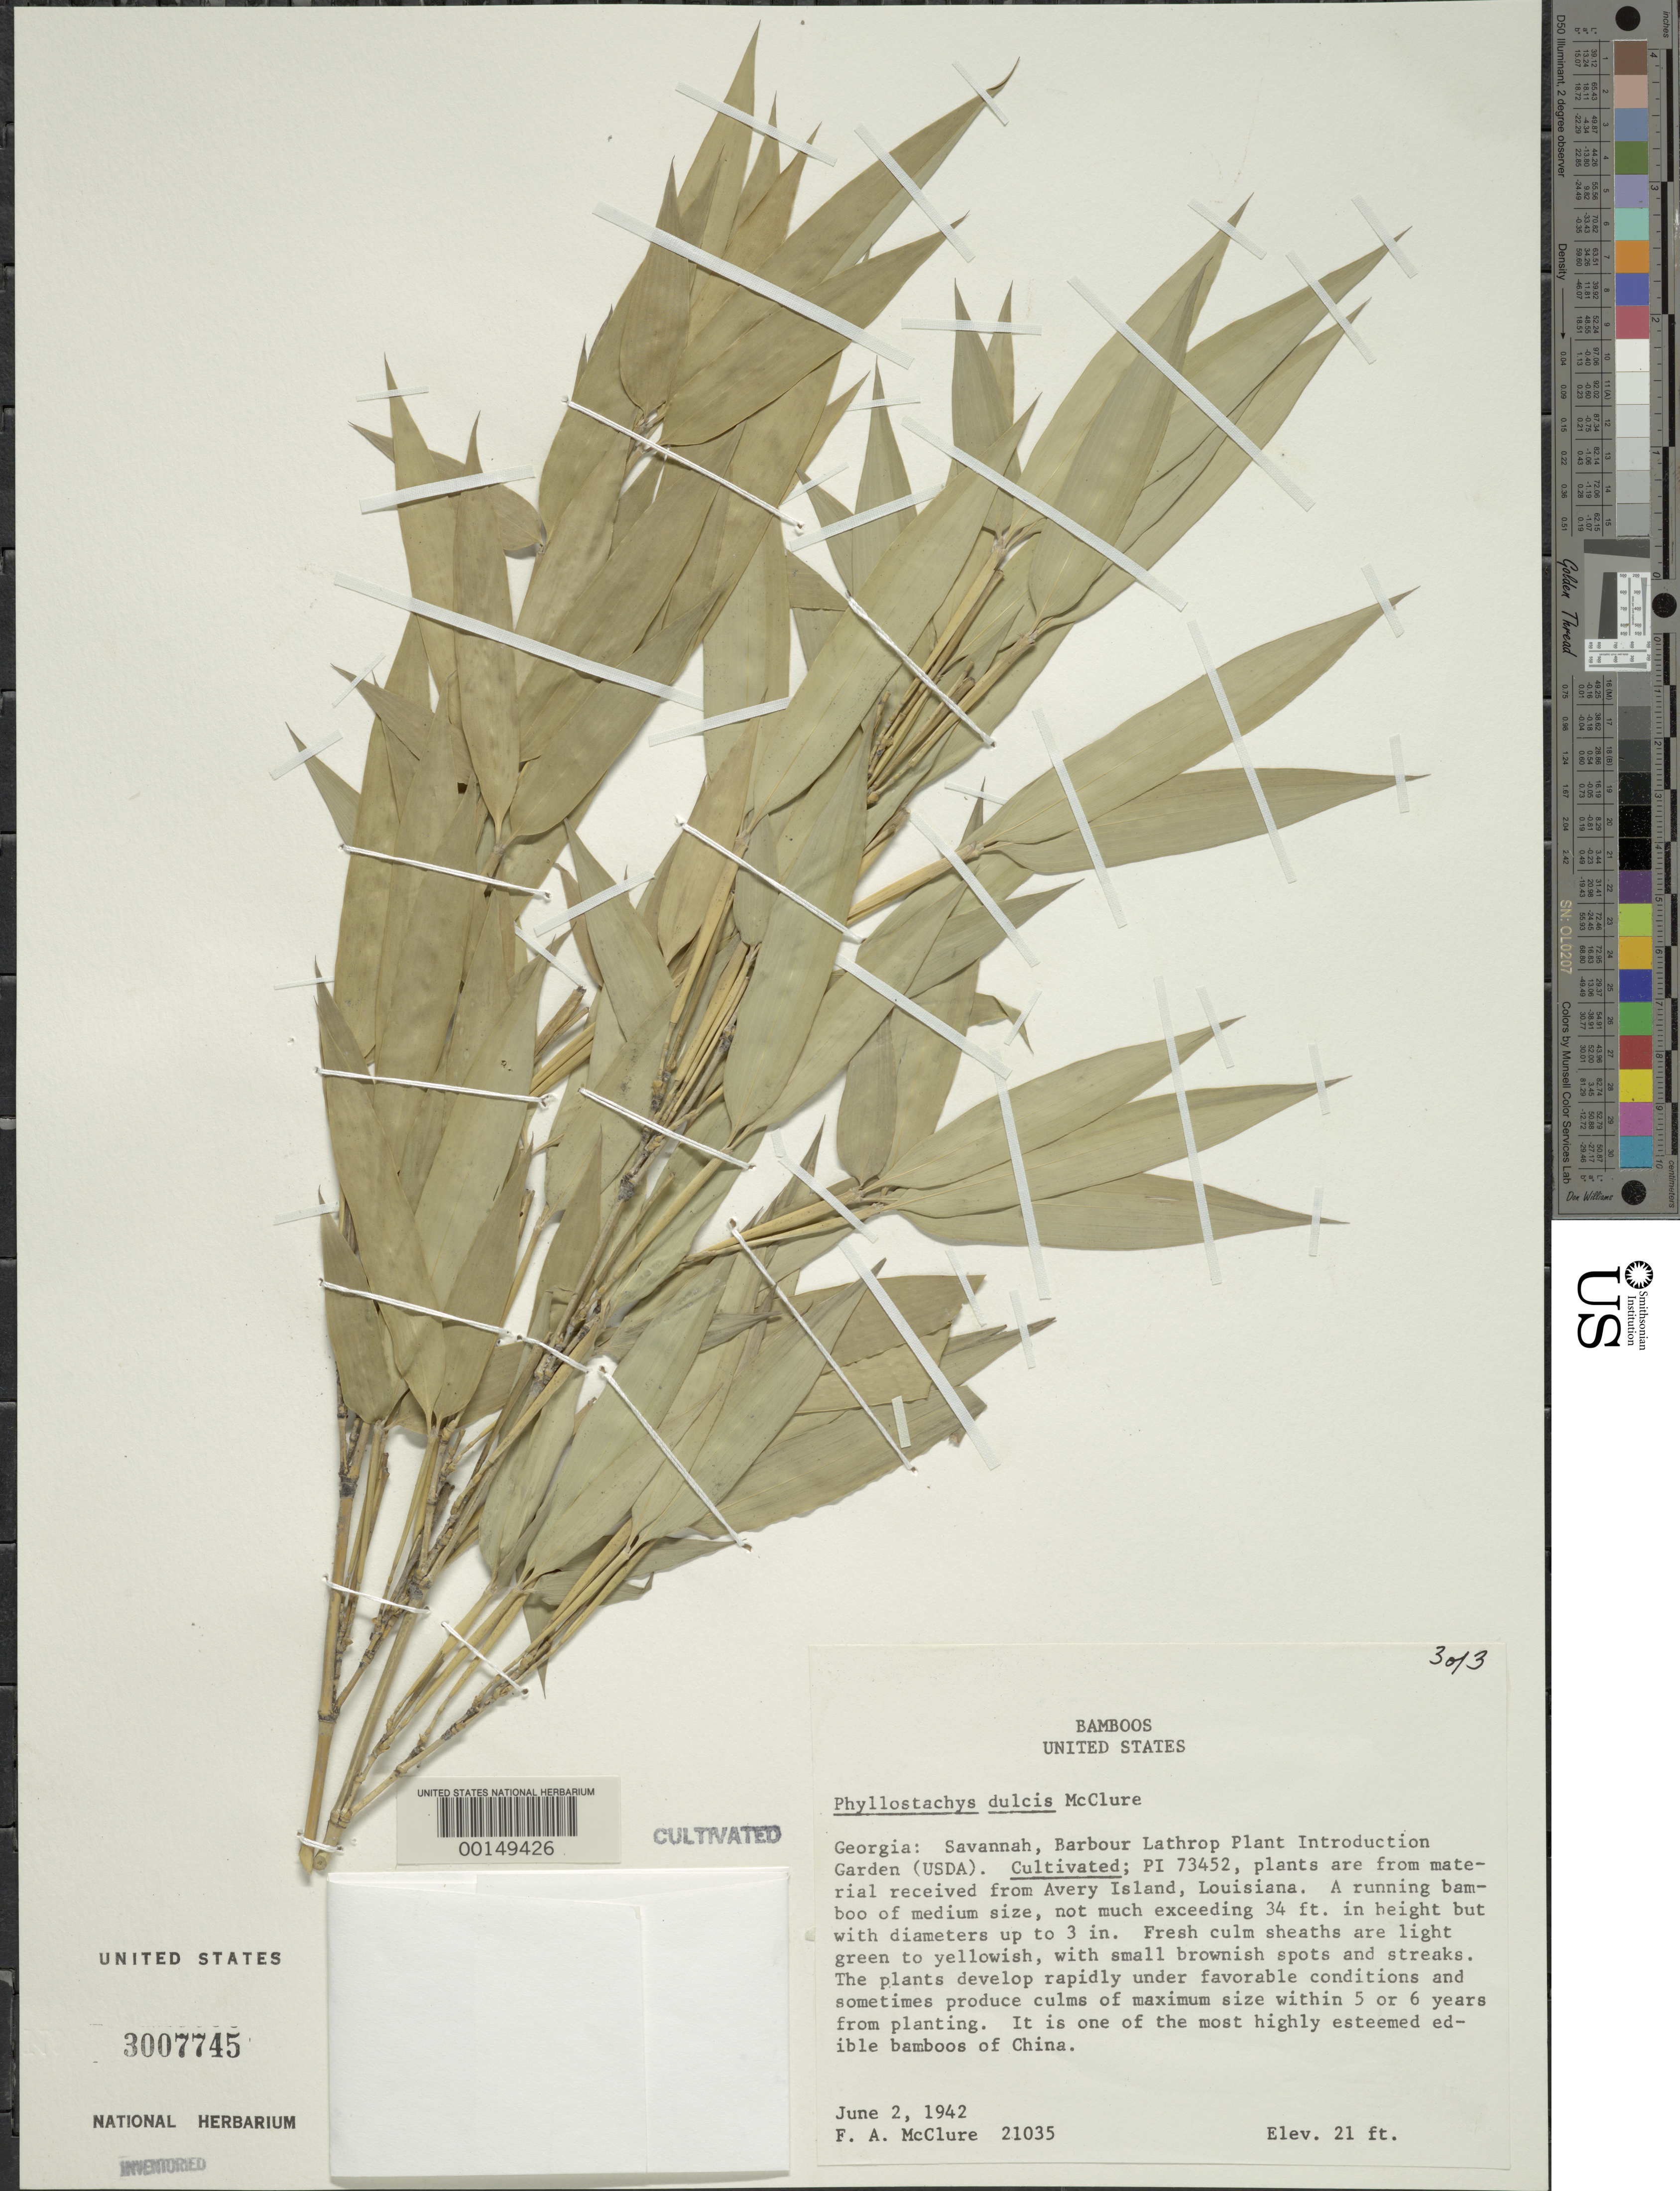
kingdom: Plantae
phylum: Tracheophyta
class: Liliopsida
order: Poales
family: Poaceae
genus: Phyllostachys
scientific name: Phyllostachys dulcis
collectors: F. A. McClure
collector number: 21035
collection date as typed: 02 Jun 1942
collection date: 1942-06-02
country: United States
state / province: Georgia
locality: Savannah, barbour lathrop p.i. garden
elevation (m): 6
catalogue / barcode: US 3007745